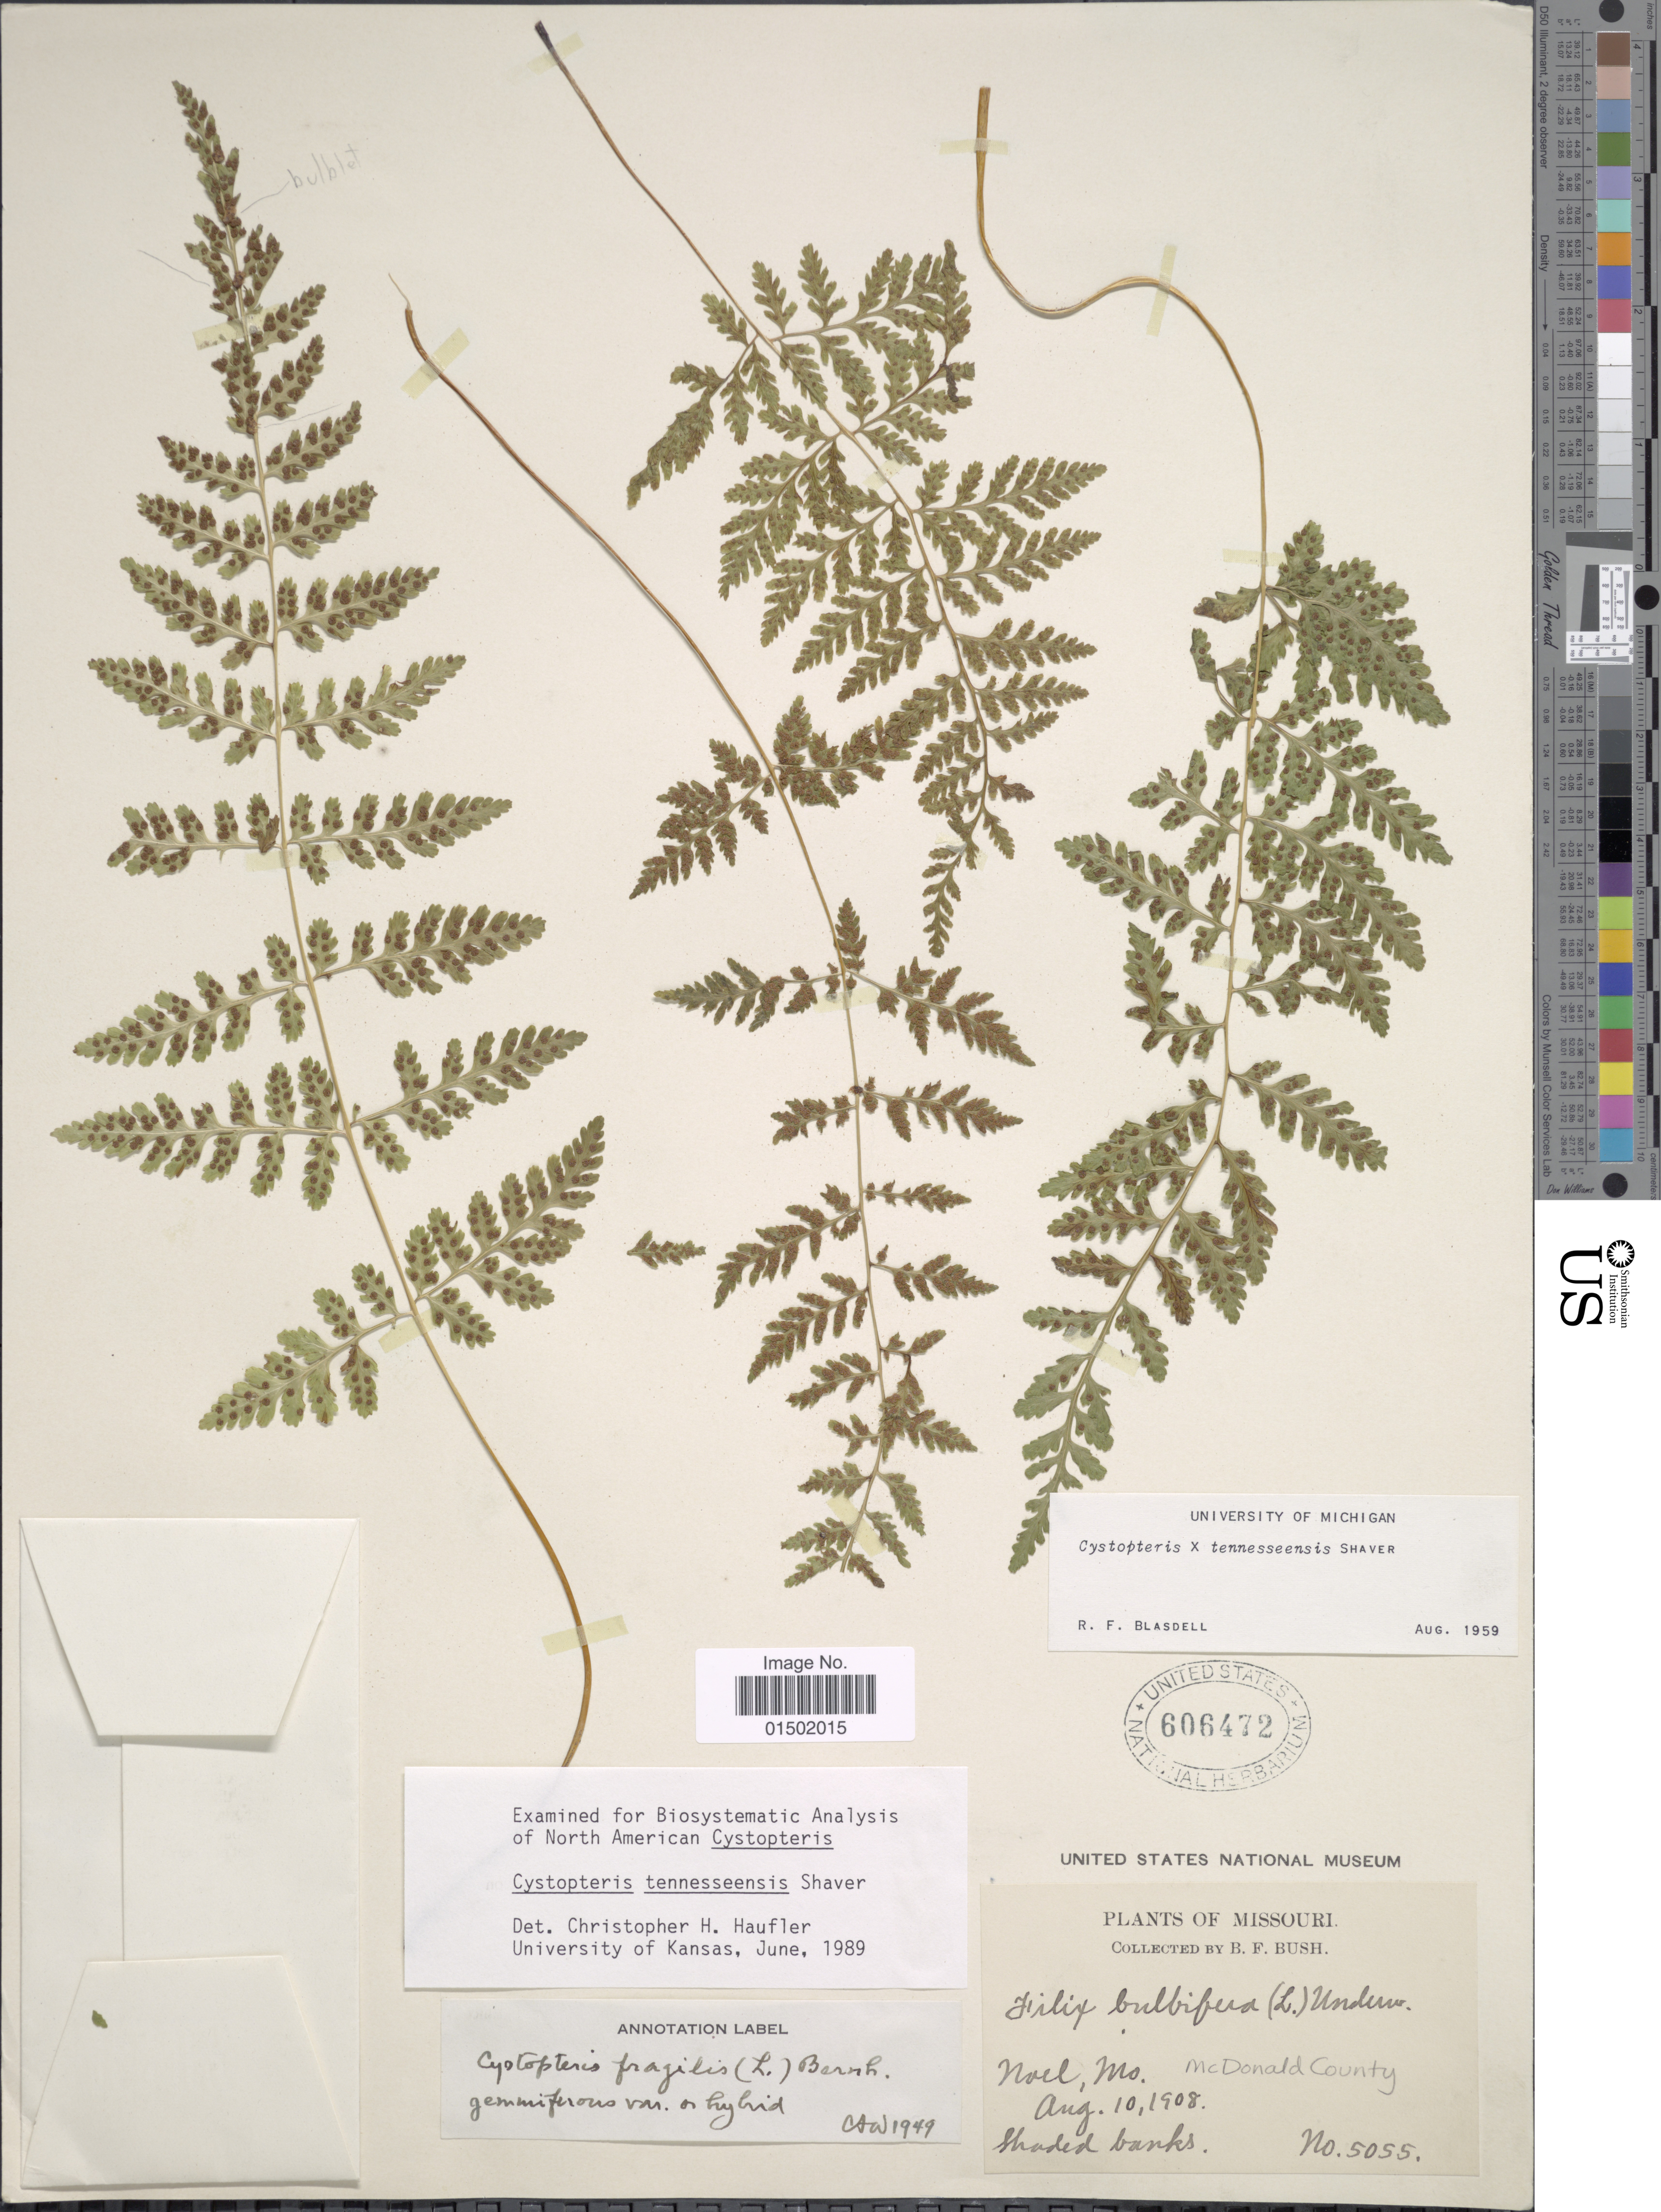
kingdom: Plantae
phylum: Tracheophyta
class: Polypodiopsida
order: Polypodiales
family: Cystopteridaceae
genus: Cystopteris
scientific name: Cystopteris tennesseensis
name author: Shaver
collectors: B. F. Bush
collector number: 5055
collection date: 1908-08-10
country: United States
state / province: Missouri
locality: Noel, Mo. McDonald County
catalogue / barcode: US 606472